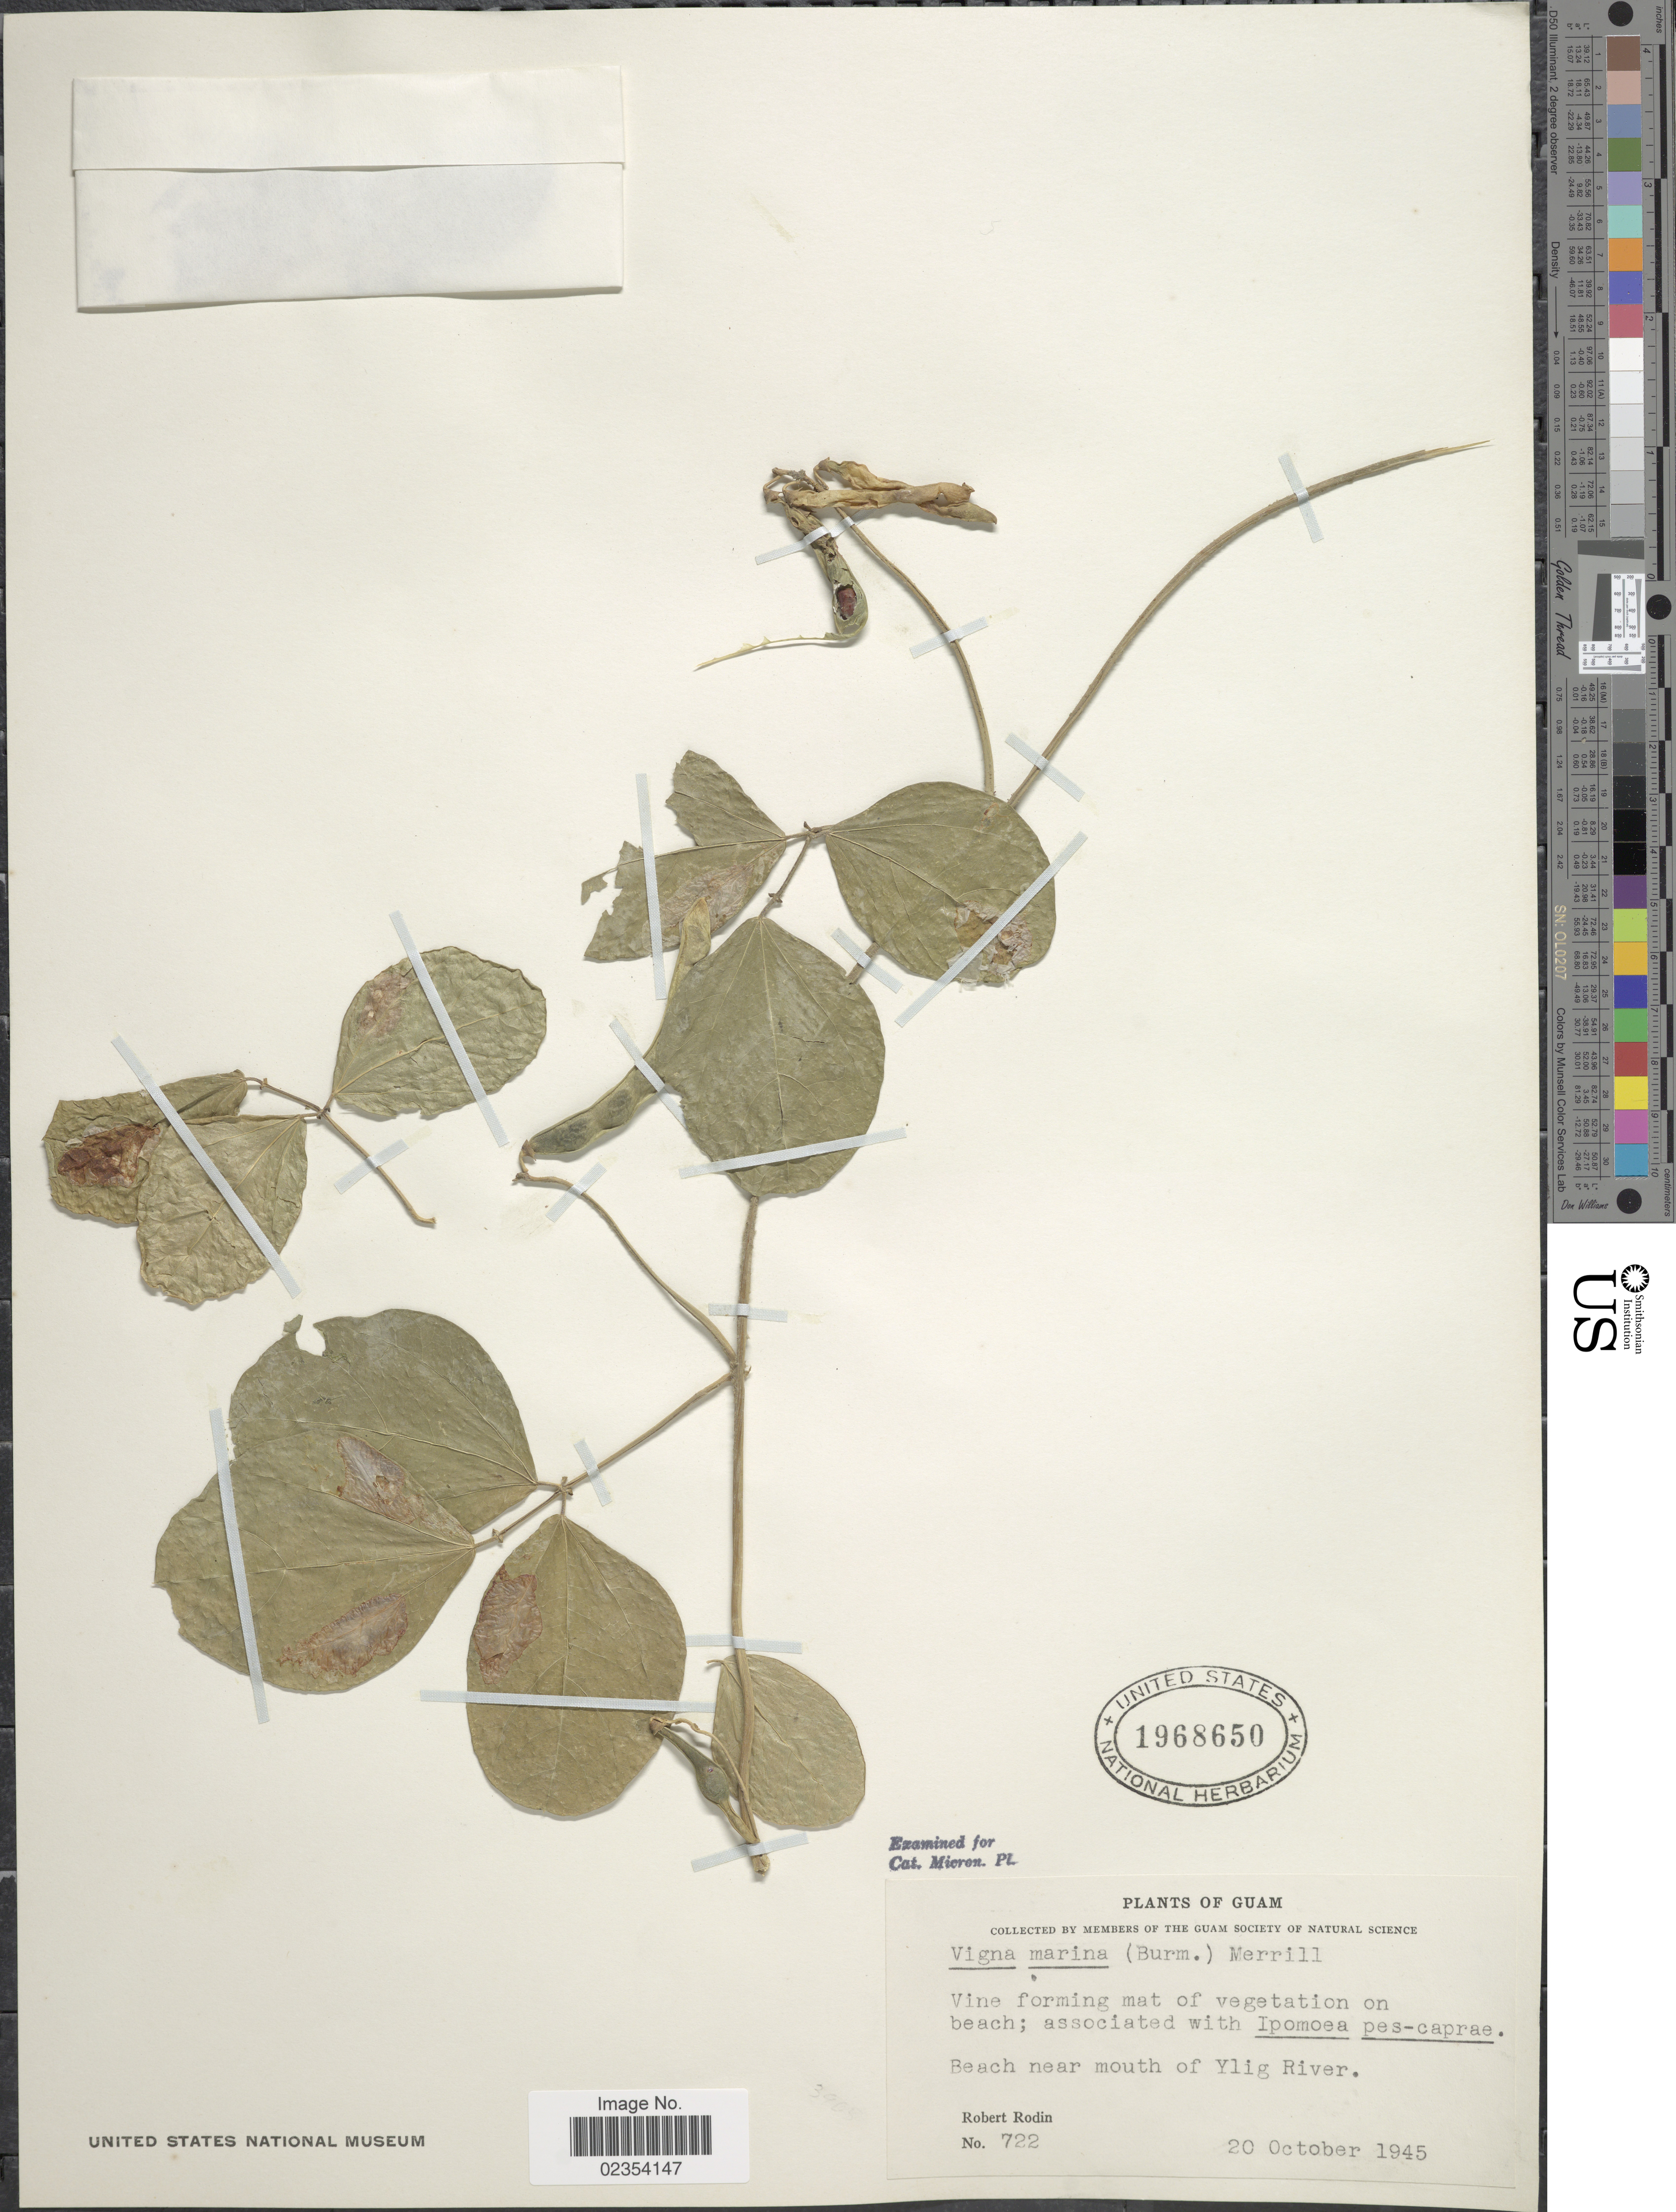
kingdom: Plantae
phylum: Tracheophyta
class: Magnoliopsida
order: Fabales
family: Fabaceae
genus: Vigna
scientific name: Vigna marina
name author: (Burm.) Merr.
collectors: R. Rodin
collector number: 722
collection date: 1945-10-20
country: Guam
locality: Beach near mouth of Ylig River.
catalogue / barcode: US 1968650